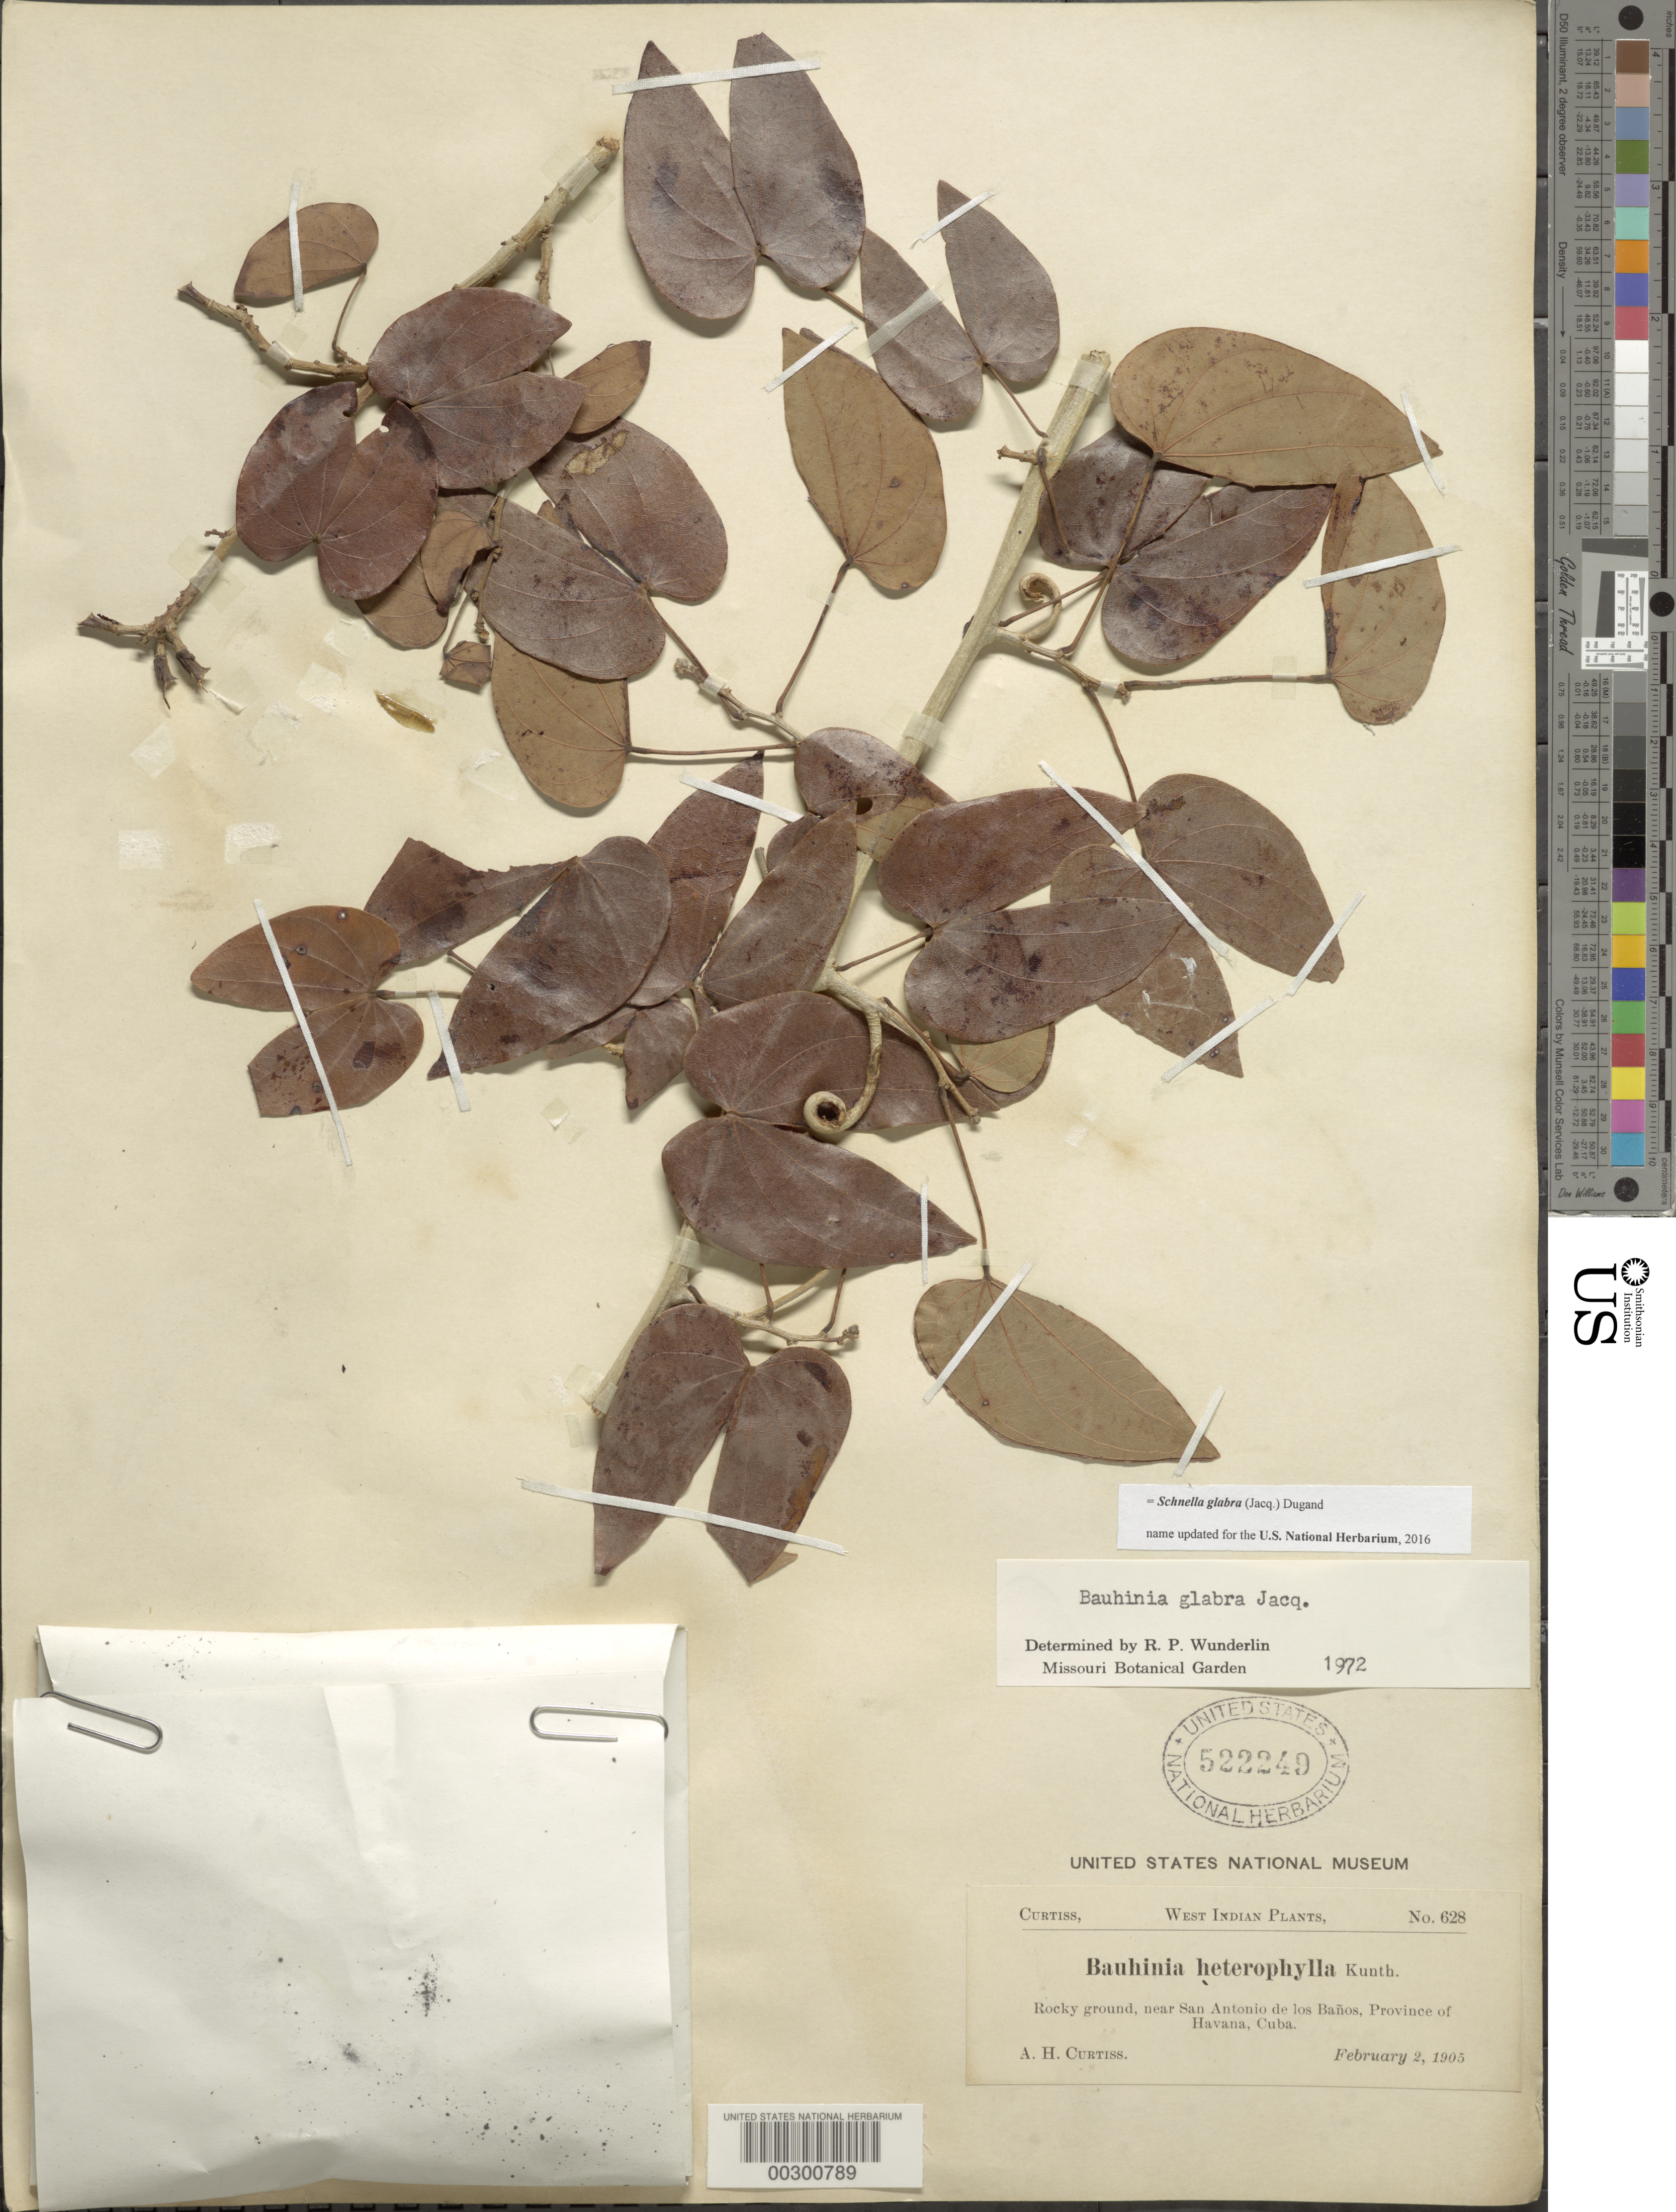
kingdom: Plantae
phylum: Tracheophyta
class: Magnoliopsida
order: Fabales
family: Fabaceae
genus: Schnella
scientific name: Schnella glabra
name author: (Jacq.) Dugand G.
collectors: A. H. Curtiss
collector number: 628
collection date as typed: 02 Feb 1905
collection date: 1905-02-02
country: Cuba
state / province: La Habana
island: Greater Antilles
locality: Near san antonio de los banos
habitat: Rocky ground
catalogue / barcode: US 522249